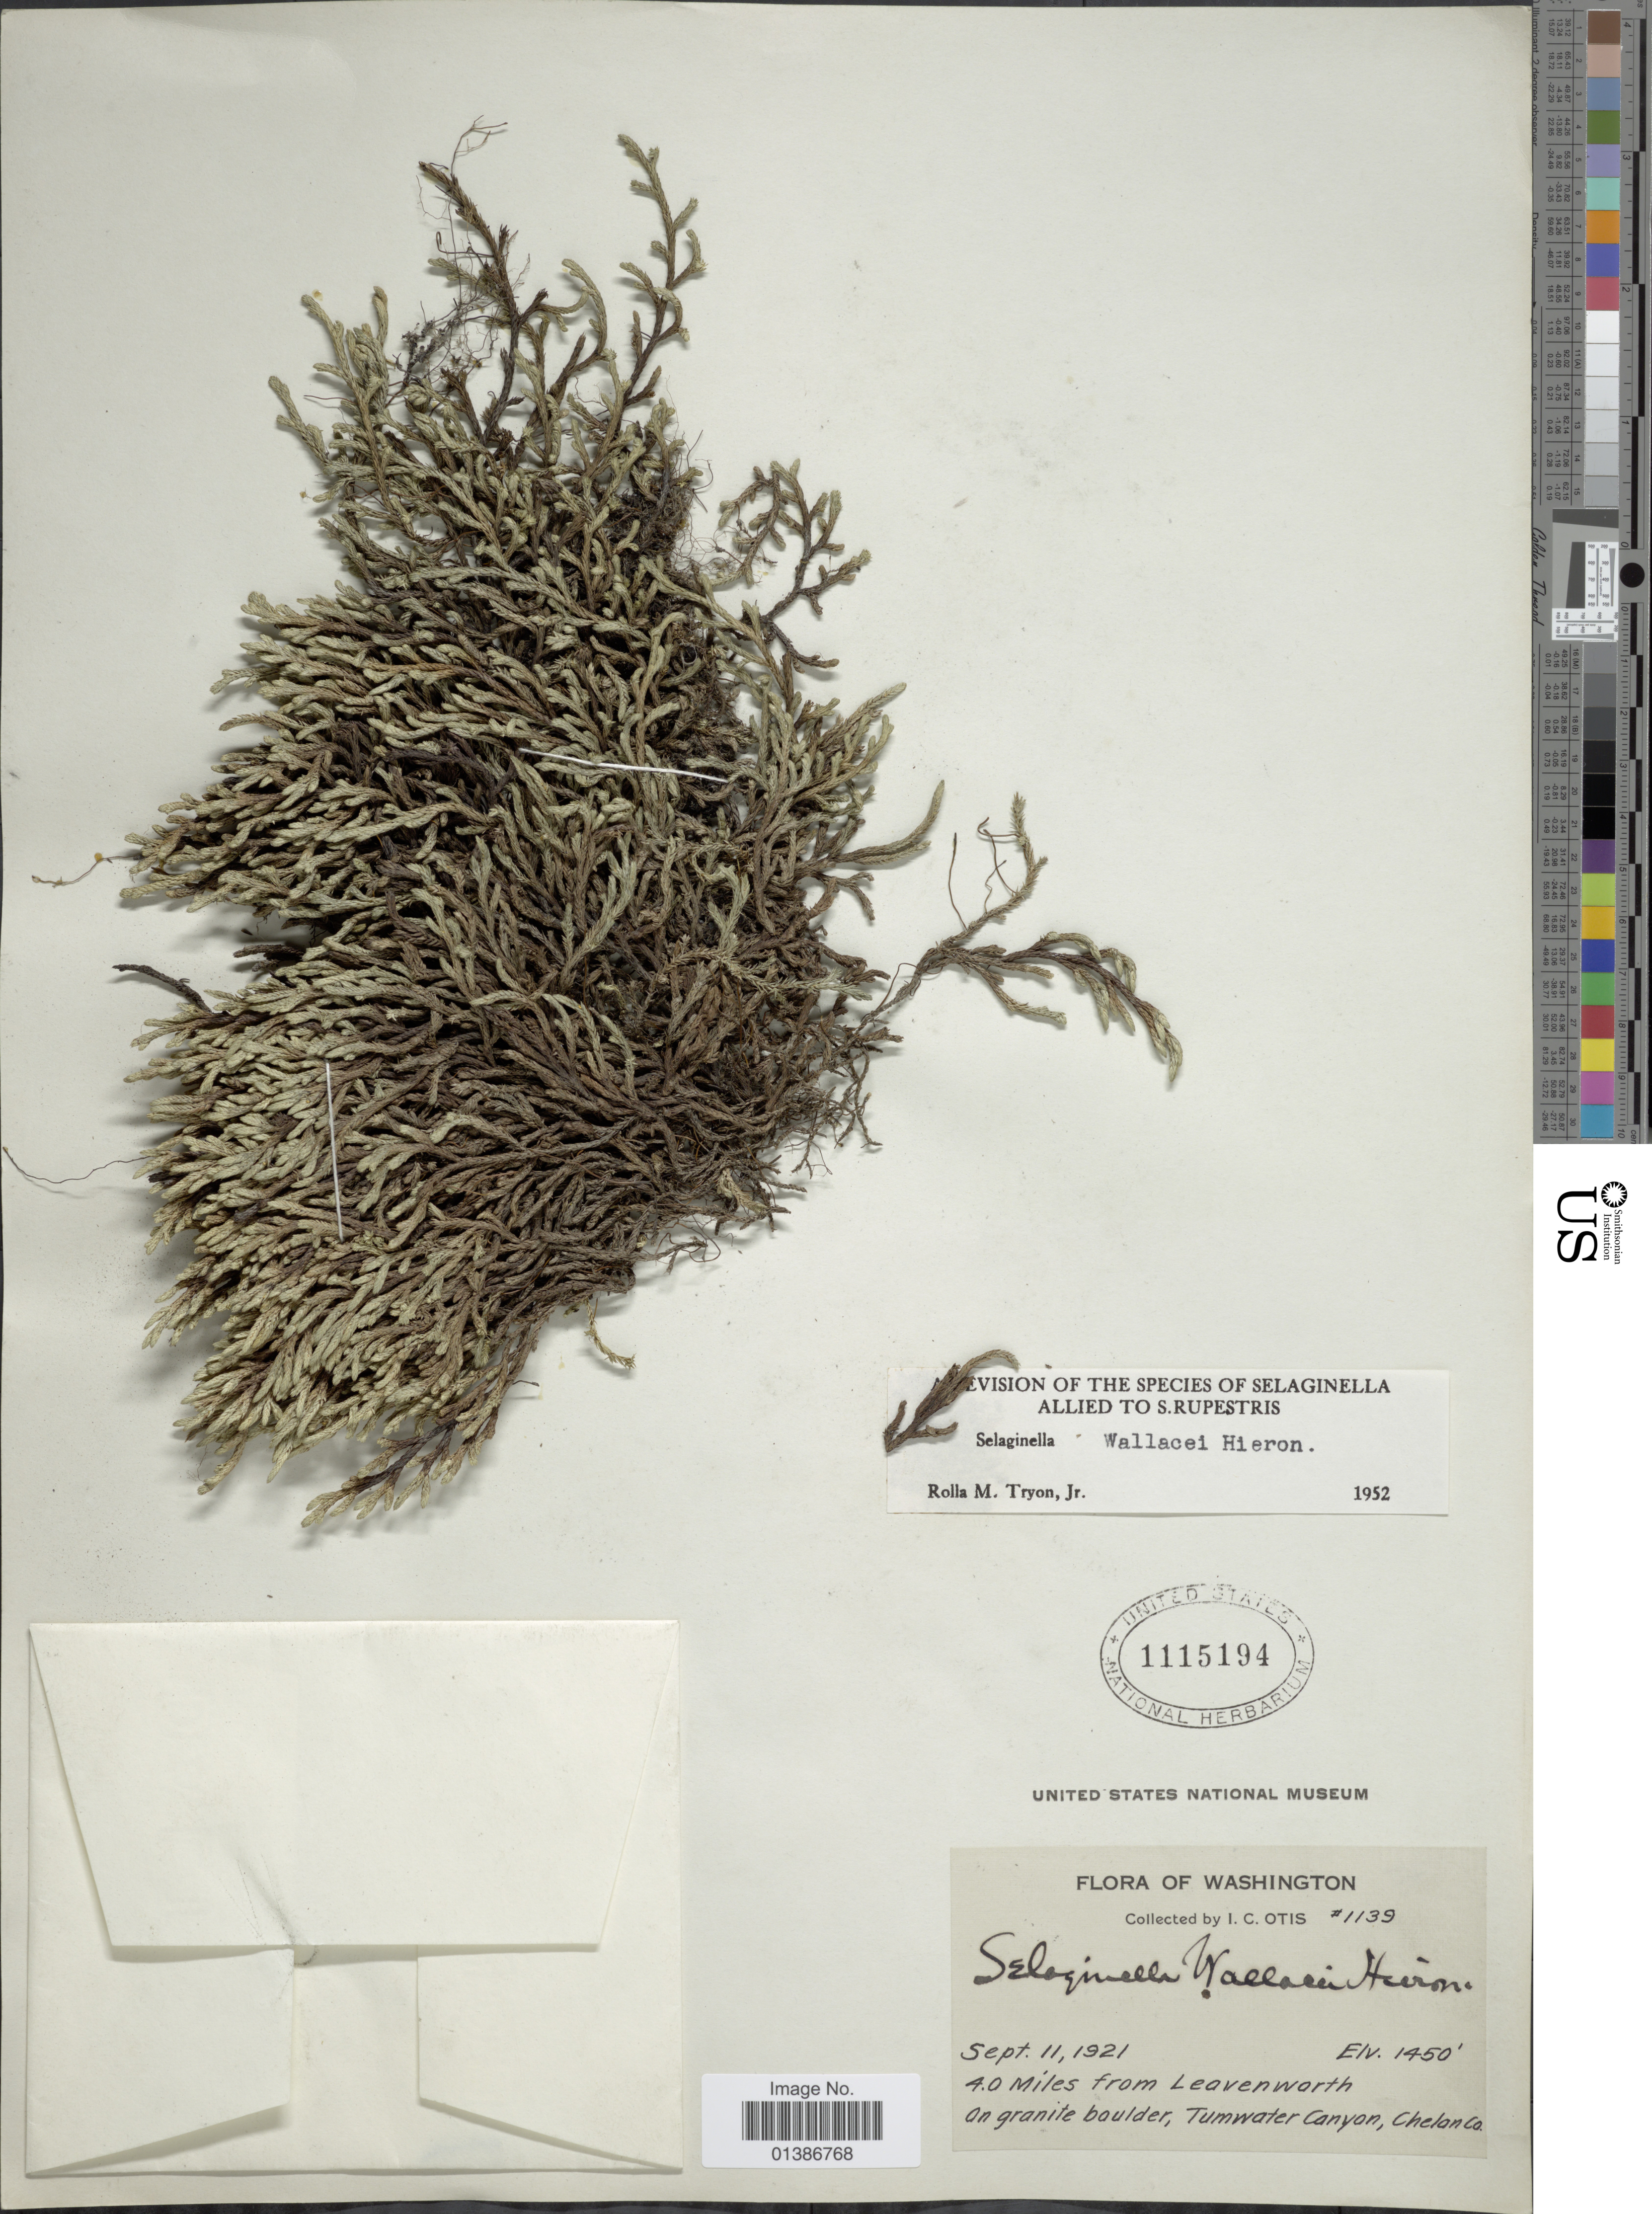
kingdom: Plantae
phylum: Tracheophyta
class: Lycopodiopsida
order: Selaginellales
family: Selaginellaceae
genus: Selaginella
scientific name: Selaginella wallacei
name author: Hieron.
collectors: I. C. Otis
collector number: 1139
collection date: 1921-09-11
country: United States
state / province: Washington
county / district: Chelan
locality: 4.0 Miles from Leavenwarth, on granite boulder, Tumwater Canyon, Chelan Co.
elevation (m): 442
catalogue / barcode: US 1115194